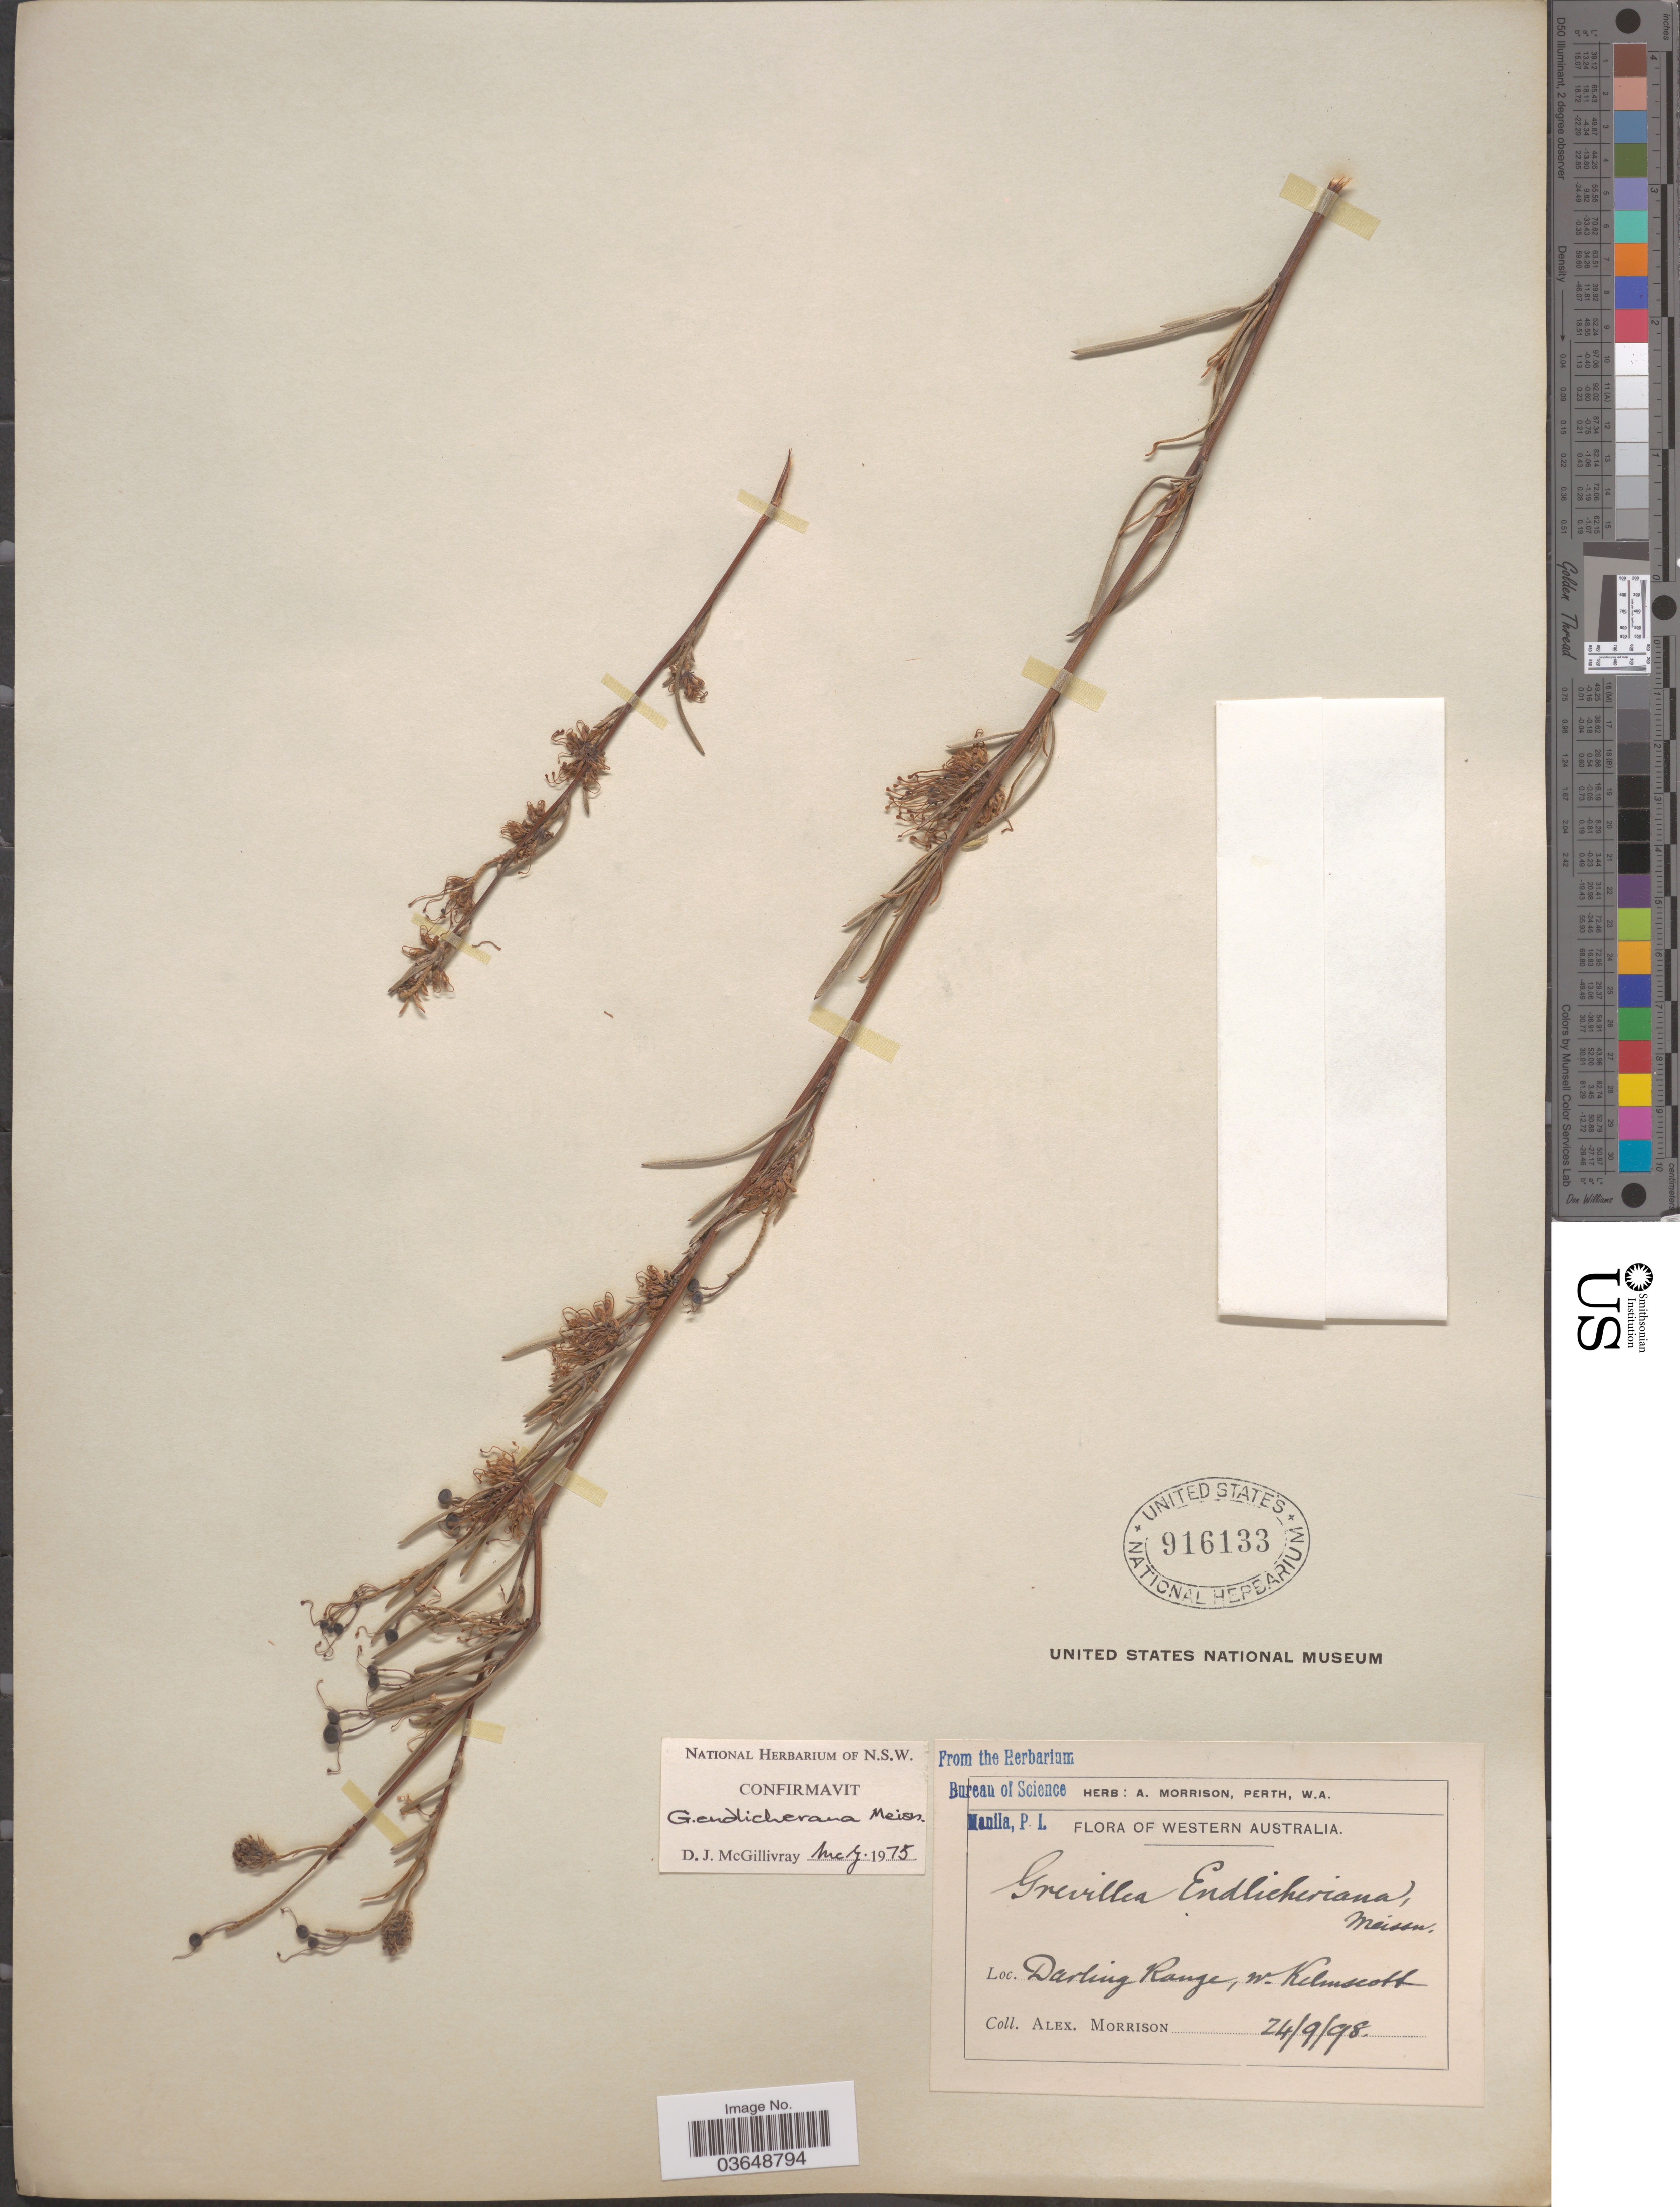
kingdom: Plantae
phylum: Tracheophyta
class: Magnoliopsida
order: Proteales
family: Proteaceae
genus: Grevillea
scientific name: Grevillea endlicheriana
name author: Meisn.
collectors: A. Morrison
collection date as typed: Transcribed d/m/y: 24/9/98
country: Australia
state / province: Western Australia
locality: Darling Range, W. Kelmscott.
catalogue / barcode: US 916133